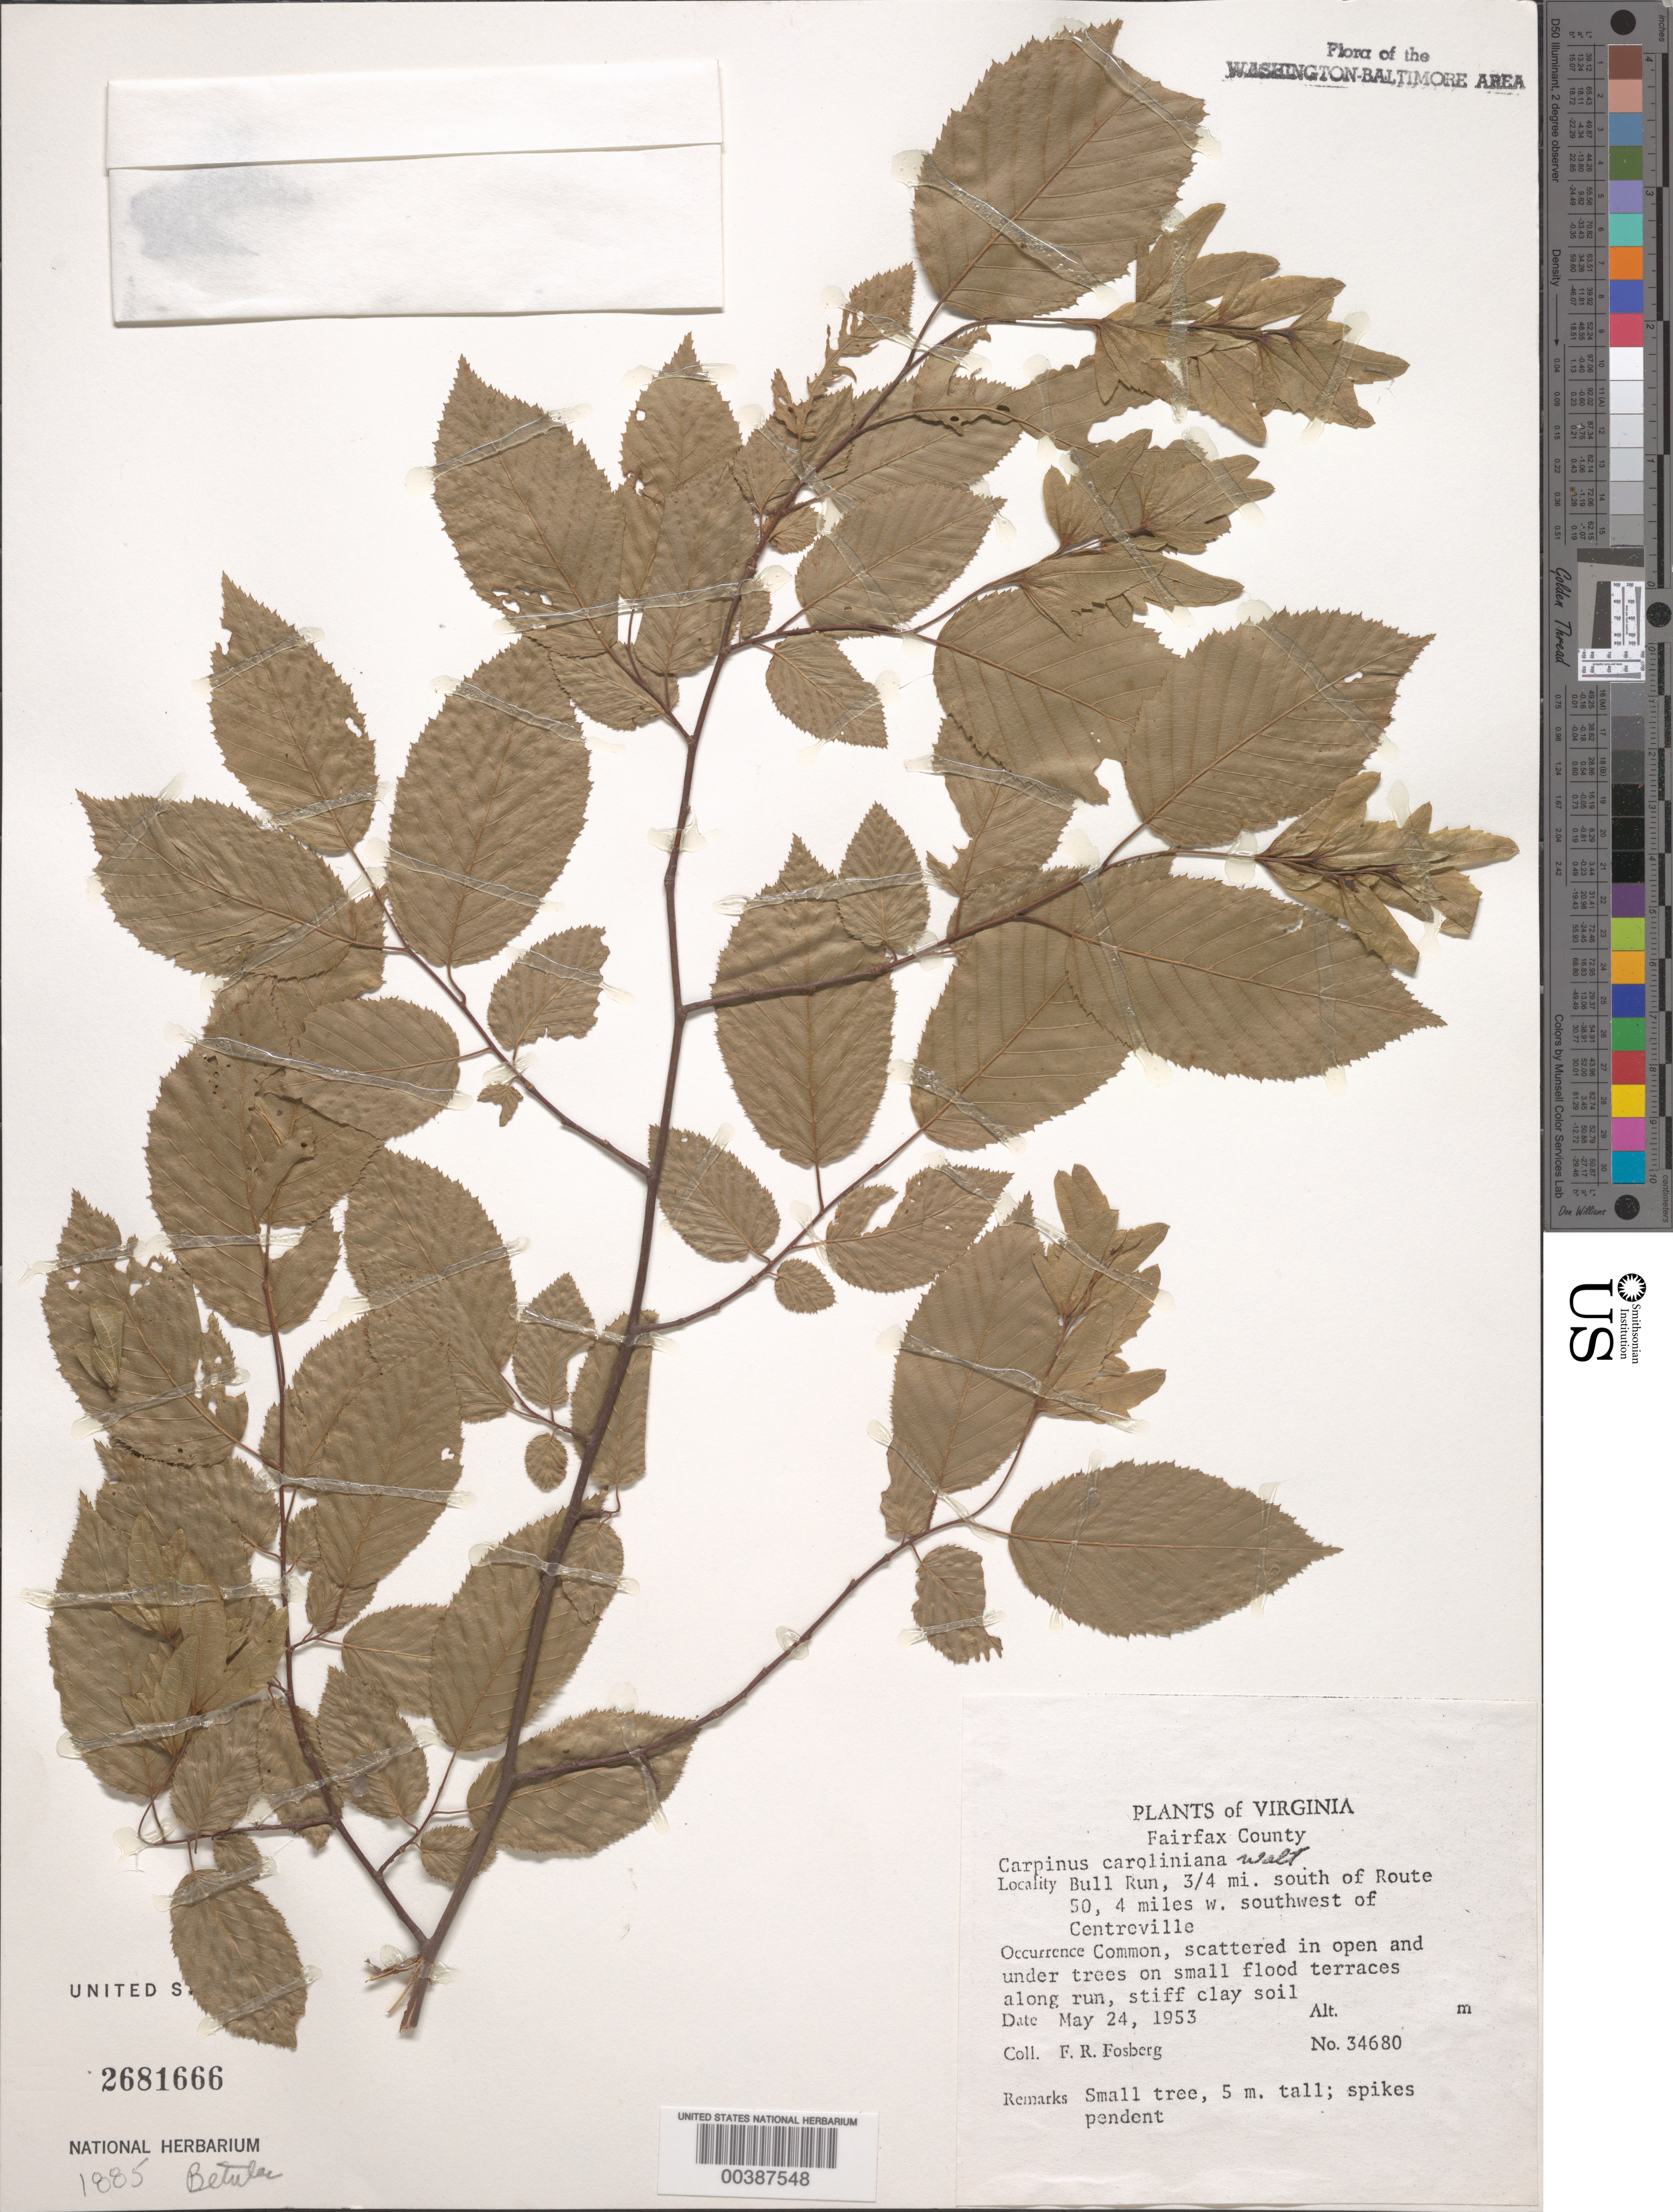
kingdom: Plantae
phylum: Tracheophyta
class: Magnoliopsida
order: Fagales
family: Betulaceae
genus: Carpinus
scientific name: Carpinus caroliniana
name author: Walter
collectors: F. R. Fosberg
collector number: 34680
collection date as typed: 24 May 1953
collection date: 1953-05-24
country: United States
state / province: Virginia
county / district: Fairfax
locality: Bull Run, south of Route 50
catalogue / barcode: US 2681666